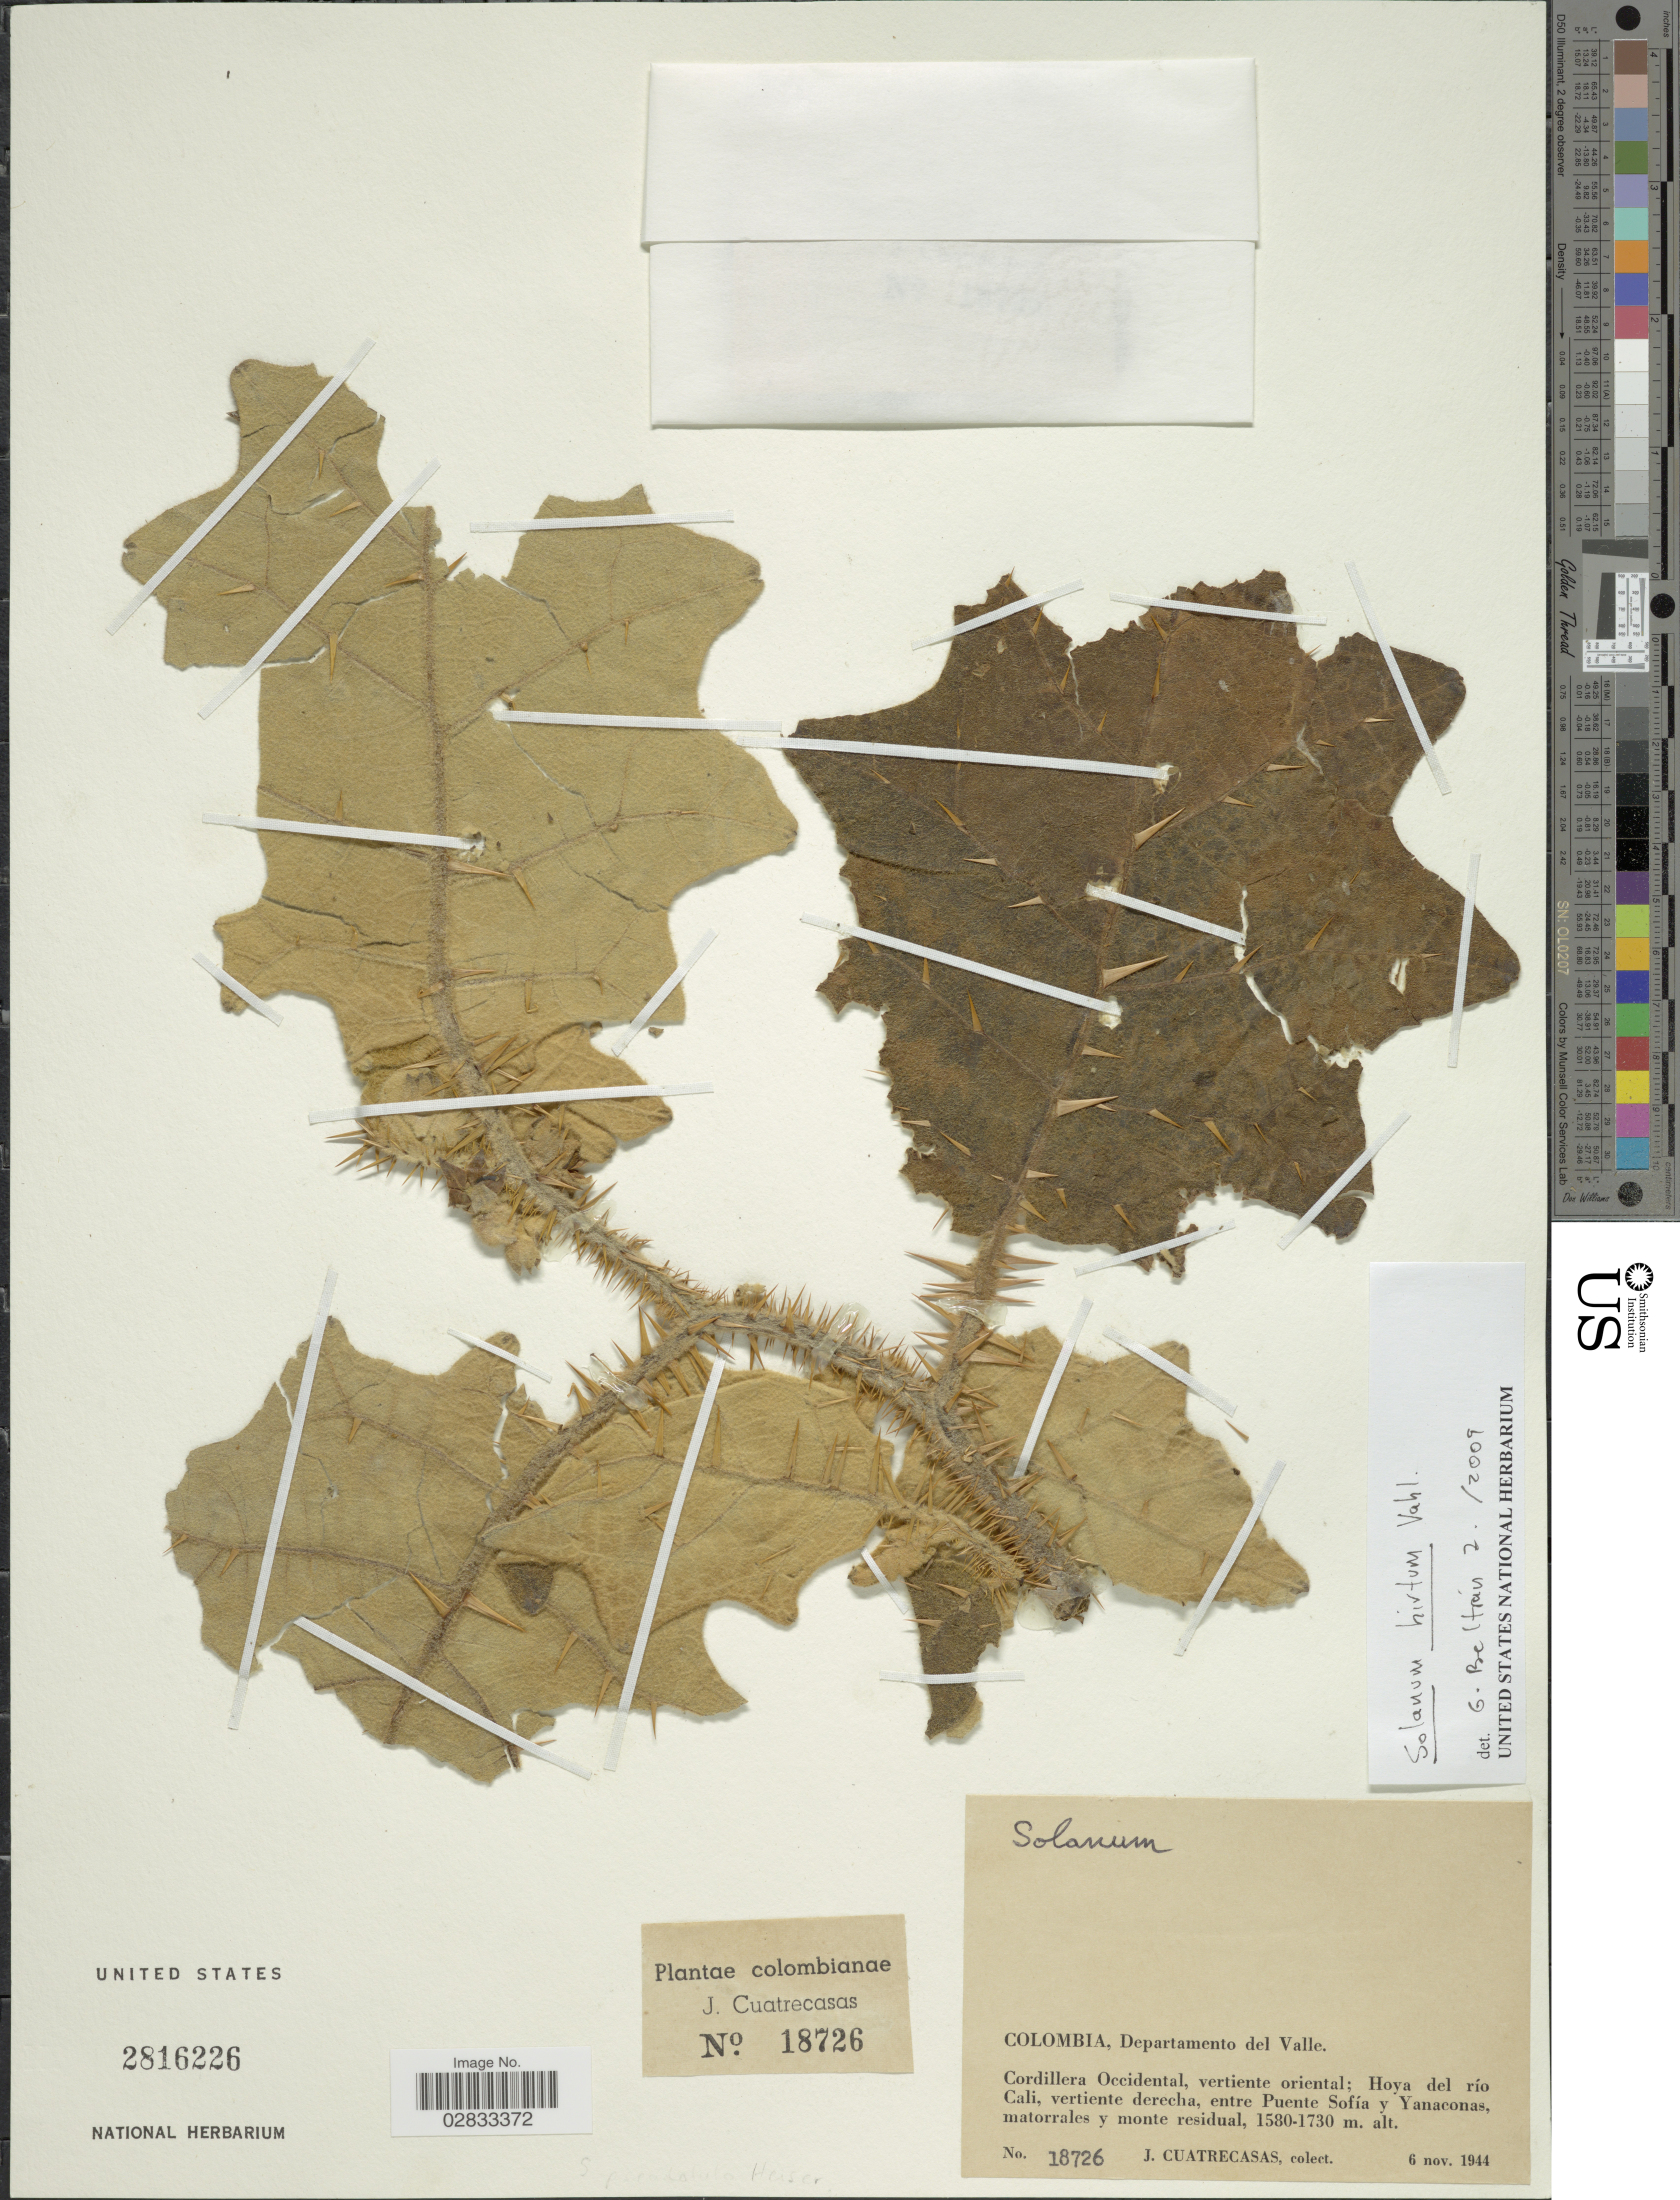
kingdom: Plantae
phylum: Tracheophyta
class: Magnoliopsida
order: Solanales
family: Solanaceae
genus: Solanum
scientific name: Solanum hirtum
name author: Vahl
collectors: J. Cuatrecasas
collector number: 18726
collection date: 1944-11-06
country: Colombia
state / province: Valle del Cauca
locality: Departamento del Valle, Cordillera Oriental, vertiente oriental; Hoya del río Cali, vertiente derecha, entre Puente Sofía y Yanaconas.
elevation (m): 1580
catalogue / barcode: US 2816226